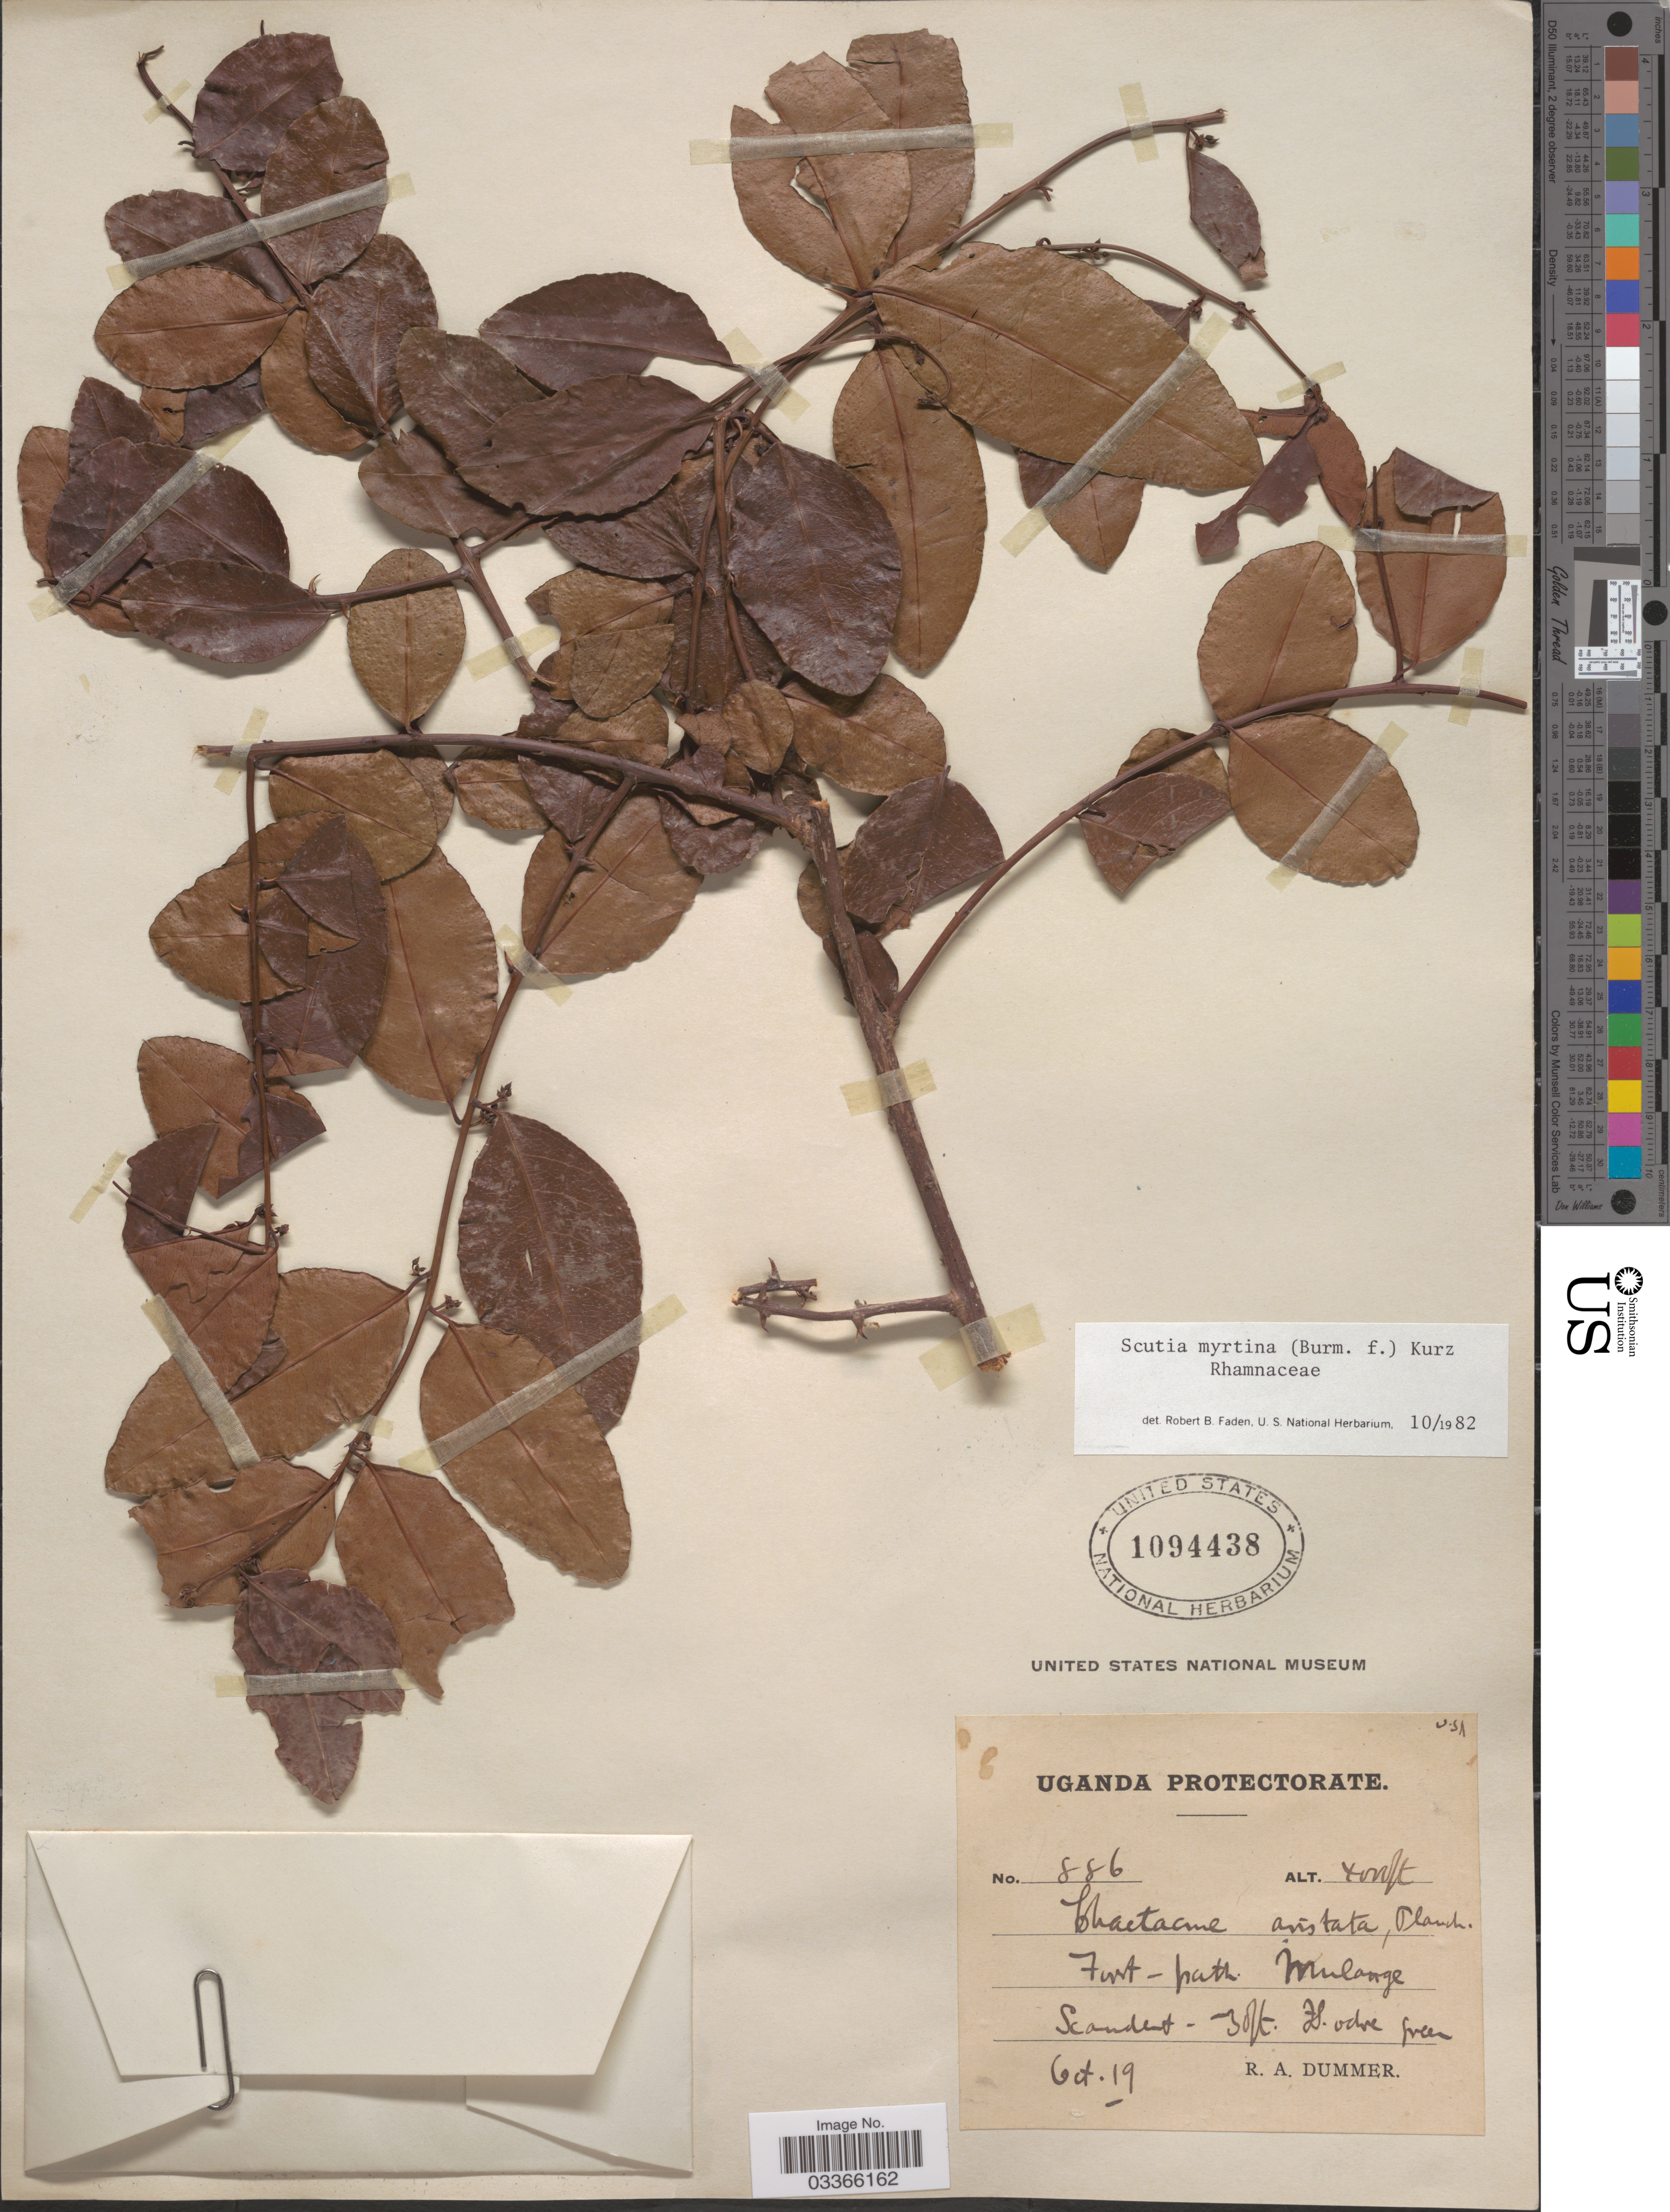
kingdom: Plantae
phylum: Tracheophyta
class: Magnoliopsida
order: Rosales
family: Rhamnaceae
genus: Scutia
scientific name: Scutia myrtina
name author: (Burm. f.) Kurz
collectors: R. Dümmer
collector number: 886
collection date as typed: Transcribed d/m/y: /10/19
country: Uganda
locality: Uganda Protectorate, Mulange.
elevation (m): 1219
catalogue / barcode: US 1094438